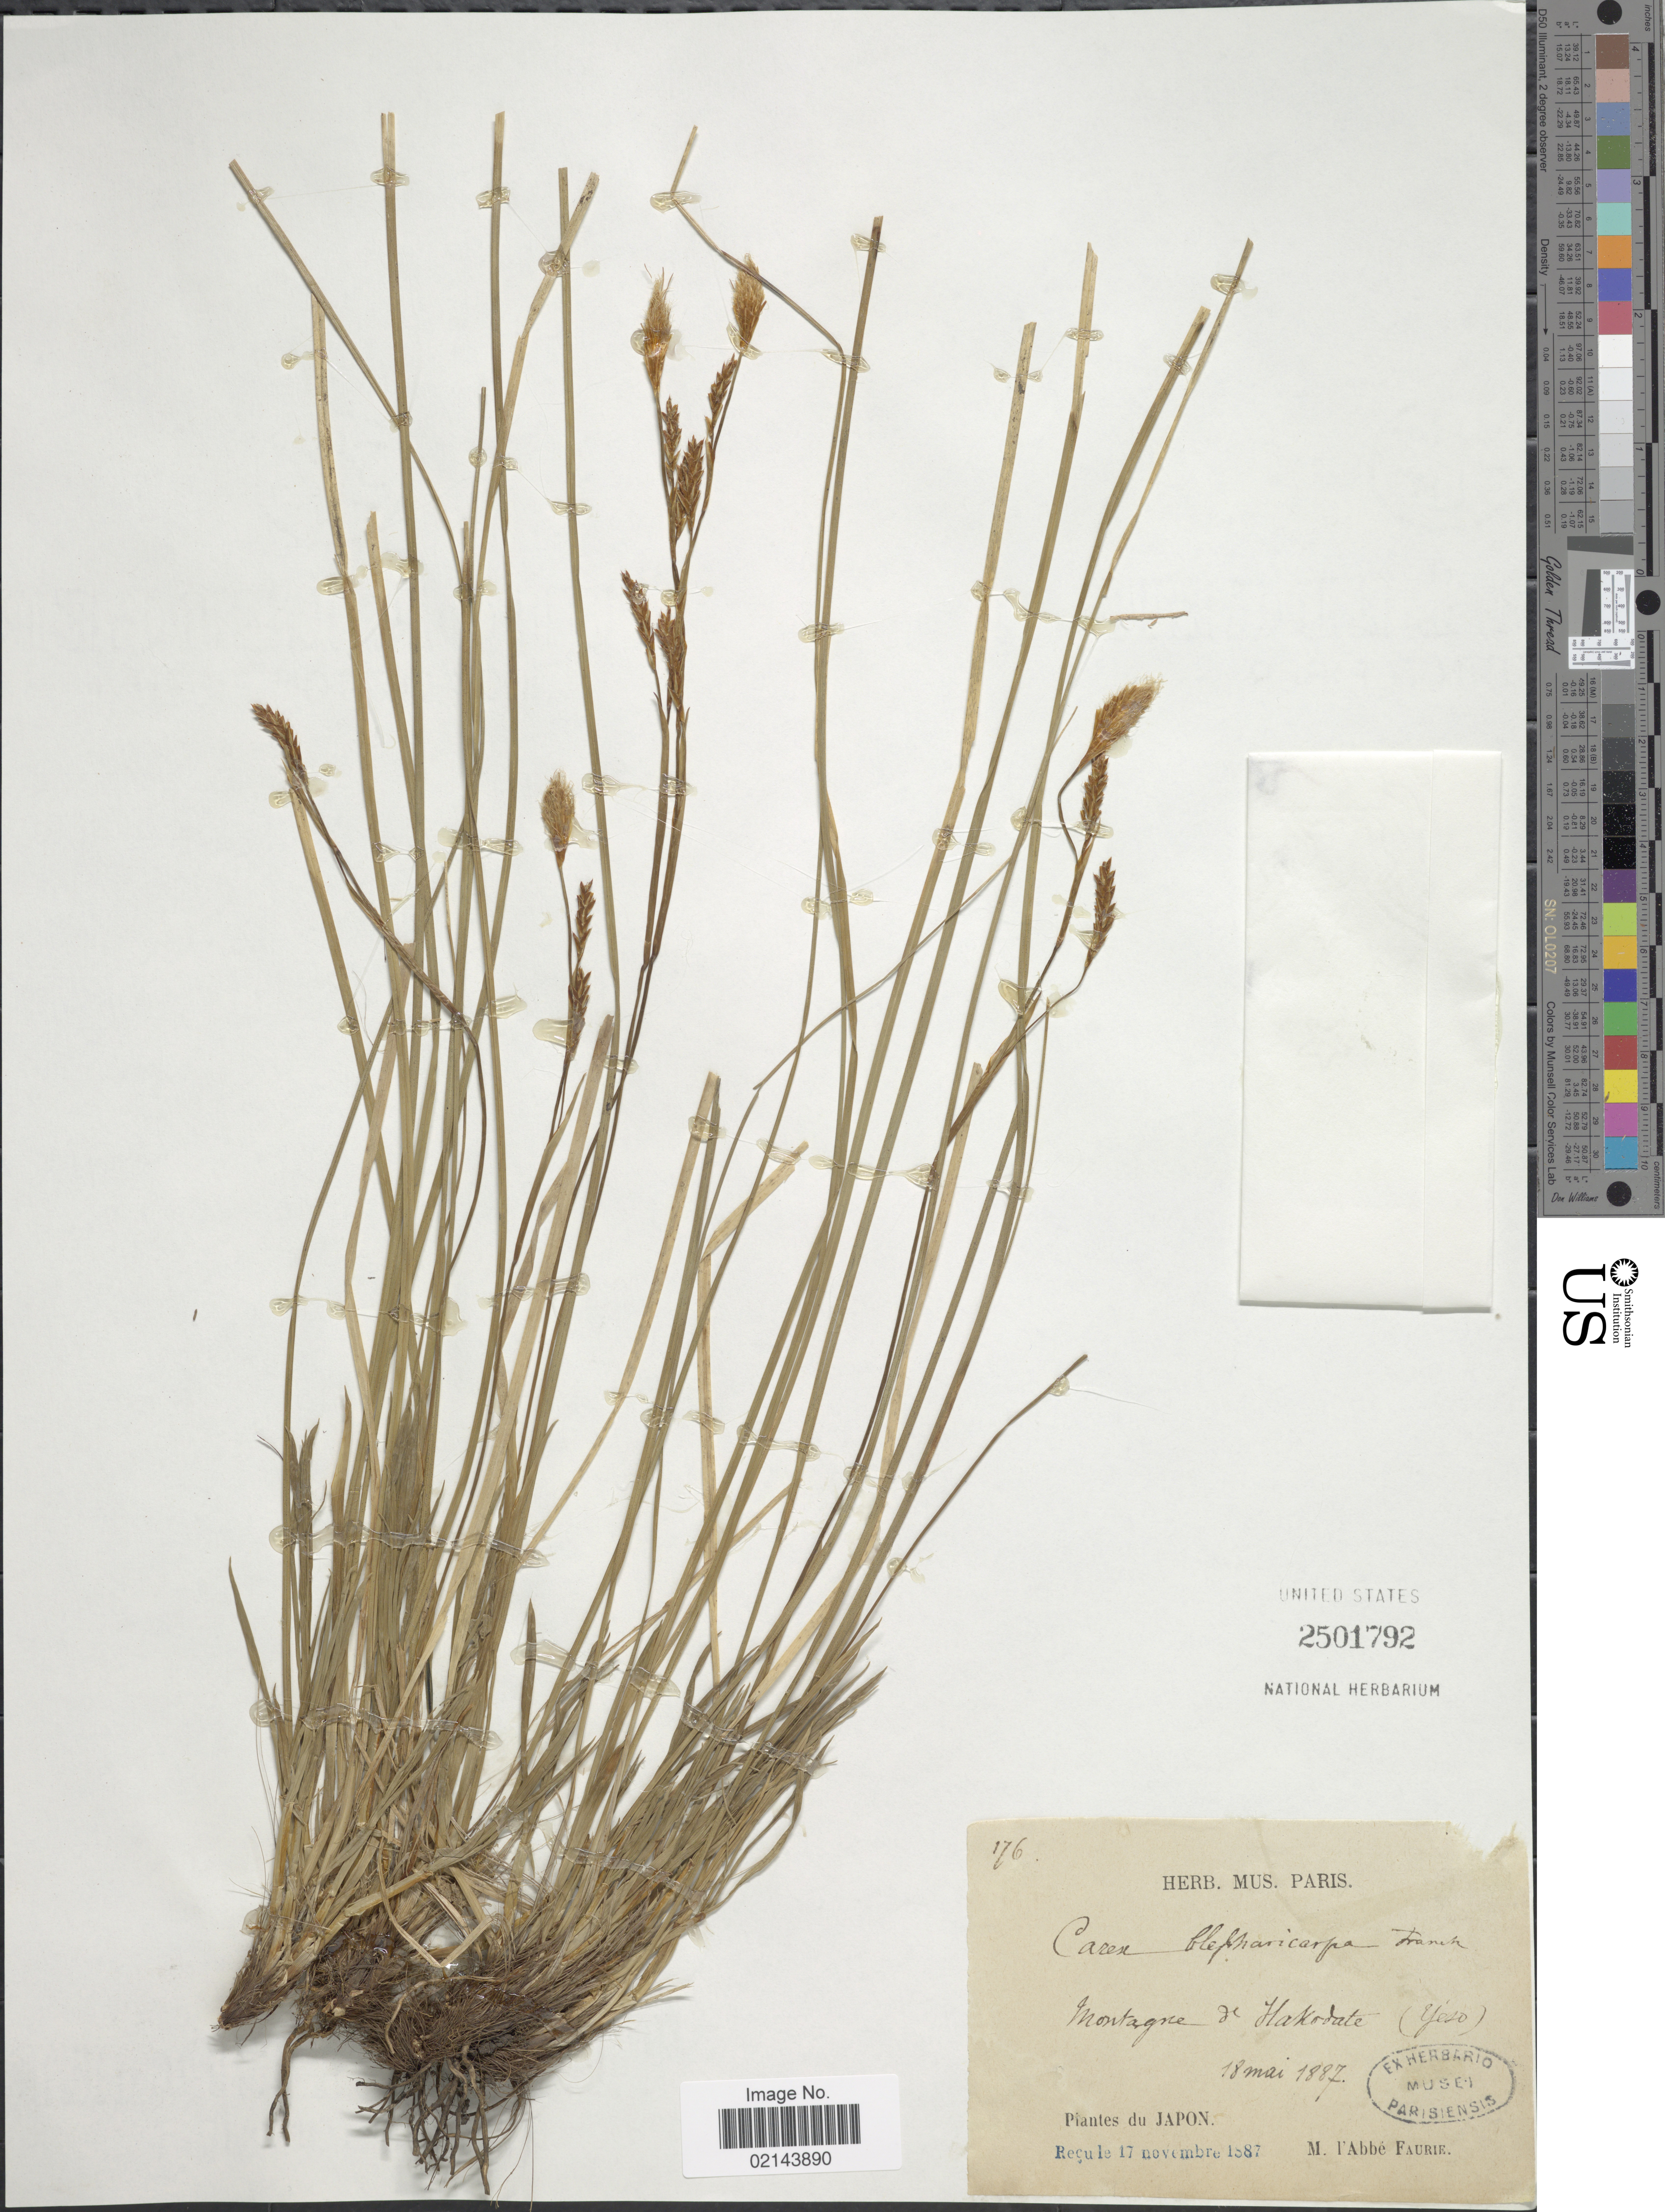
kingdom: Plantae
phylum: Tracheophyta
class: Liliopsida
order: Poales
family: Cyperaceae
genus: Carex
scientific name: Carex blepharicarpa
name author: Franch.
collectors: A. Faurie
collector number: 176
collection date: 1887-05-18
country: Japan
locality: Montagne de Hakodate (Yeso).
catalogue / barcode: US 2501792